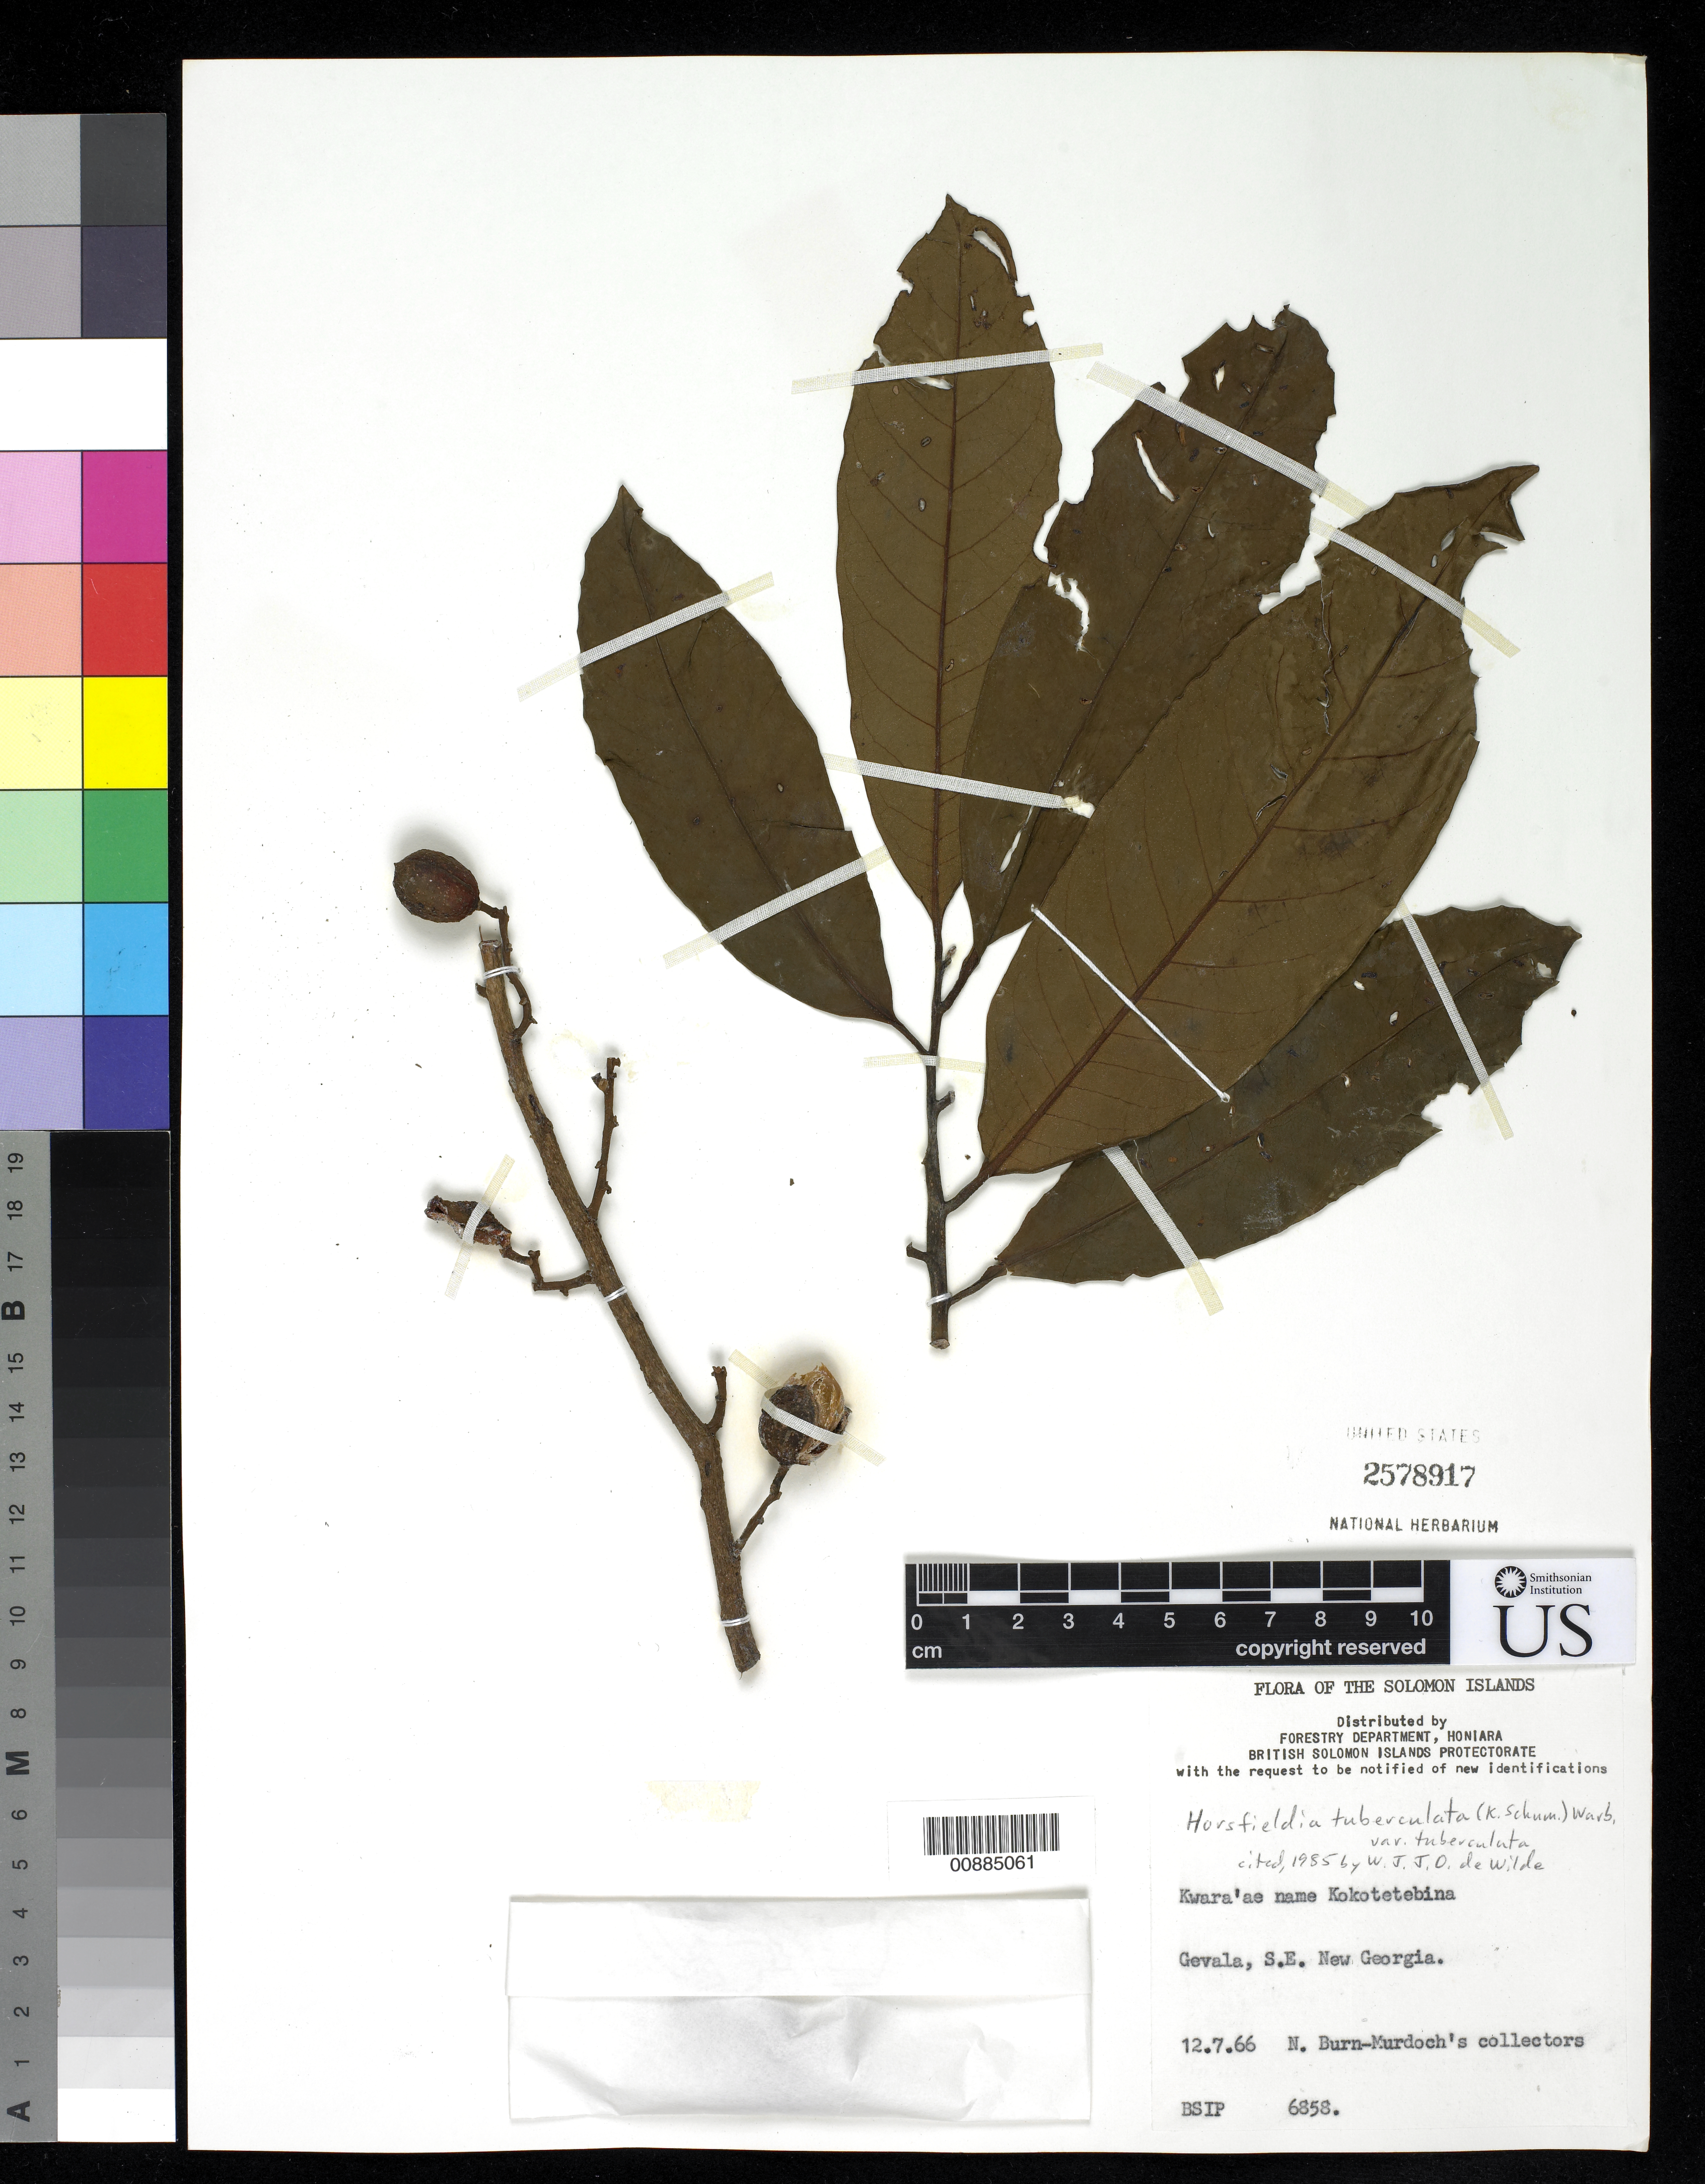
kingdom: Plantae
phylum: Tracheophyta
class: Magnoliopsida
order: Magnoliales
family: Myristicaceae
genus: Horsfieldia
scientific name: Horsfieldia tuberculata var. tuberculata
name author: (K. Schum.) Warb.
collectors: N. Burn-Murdoch's collectors & et al.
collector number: BSIP 6858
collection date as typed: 12 Jul 1966 or 07 Dec 1966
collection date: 1966-07-12 or 1966-12-07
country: Solomon Islands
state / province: Western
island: New Georgia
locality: Gevala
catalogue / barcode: US 2578917